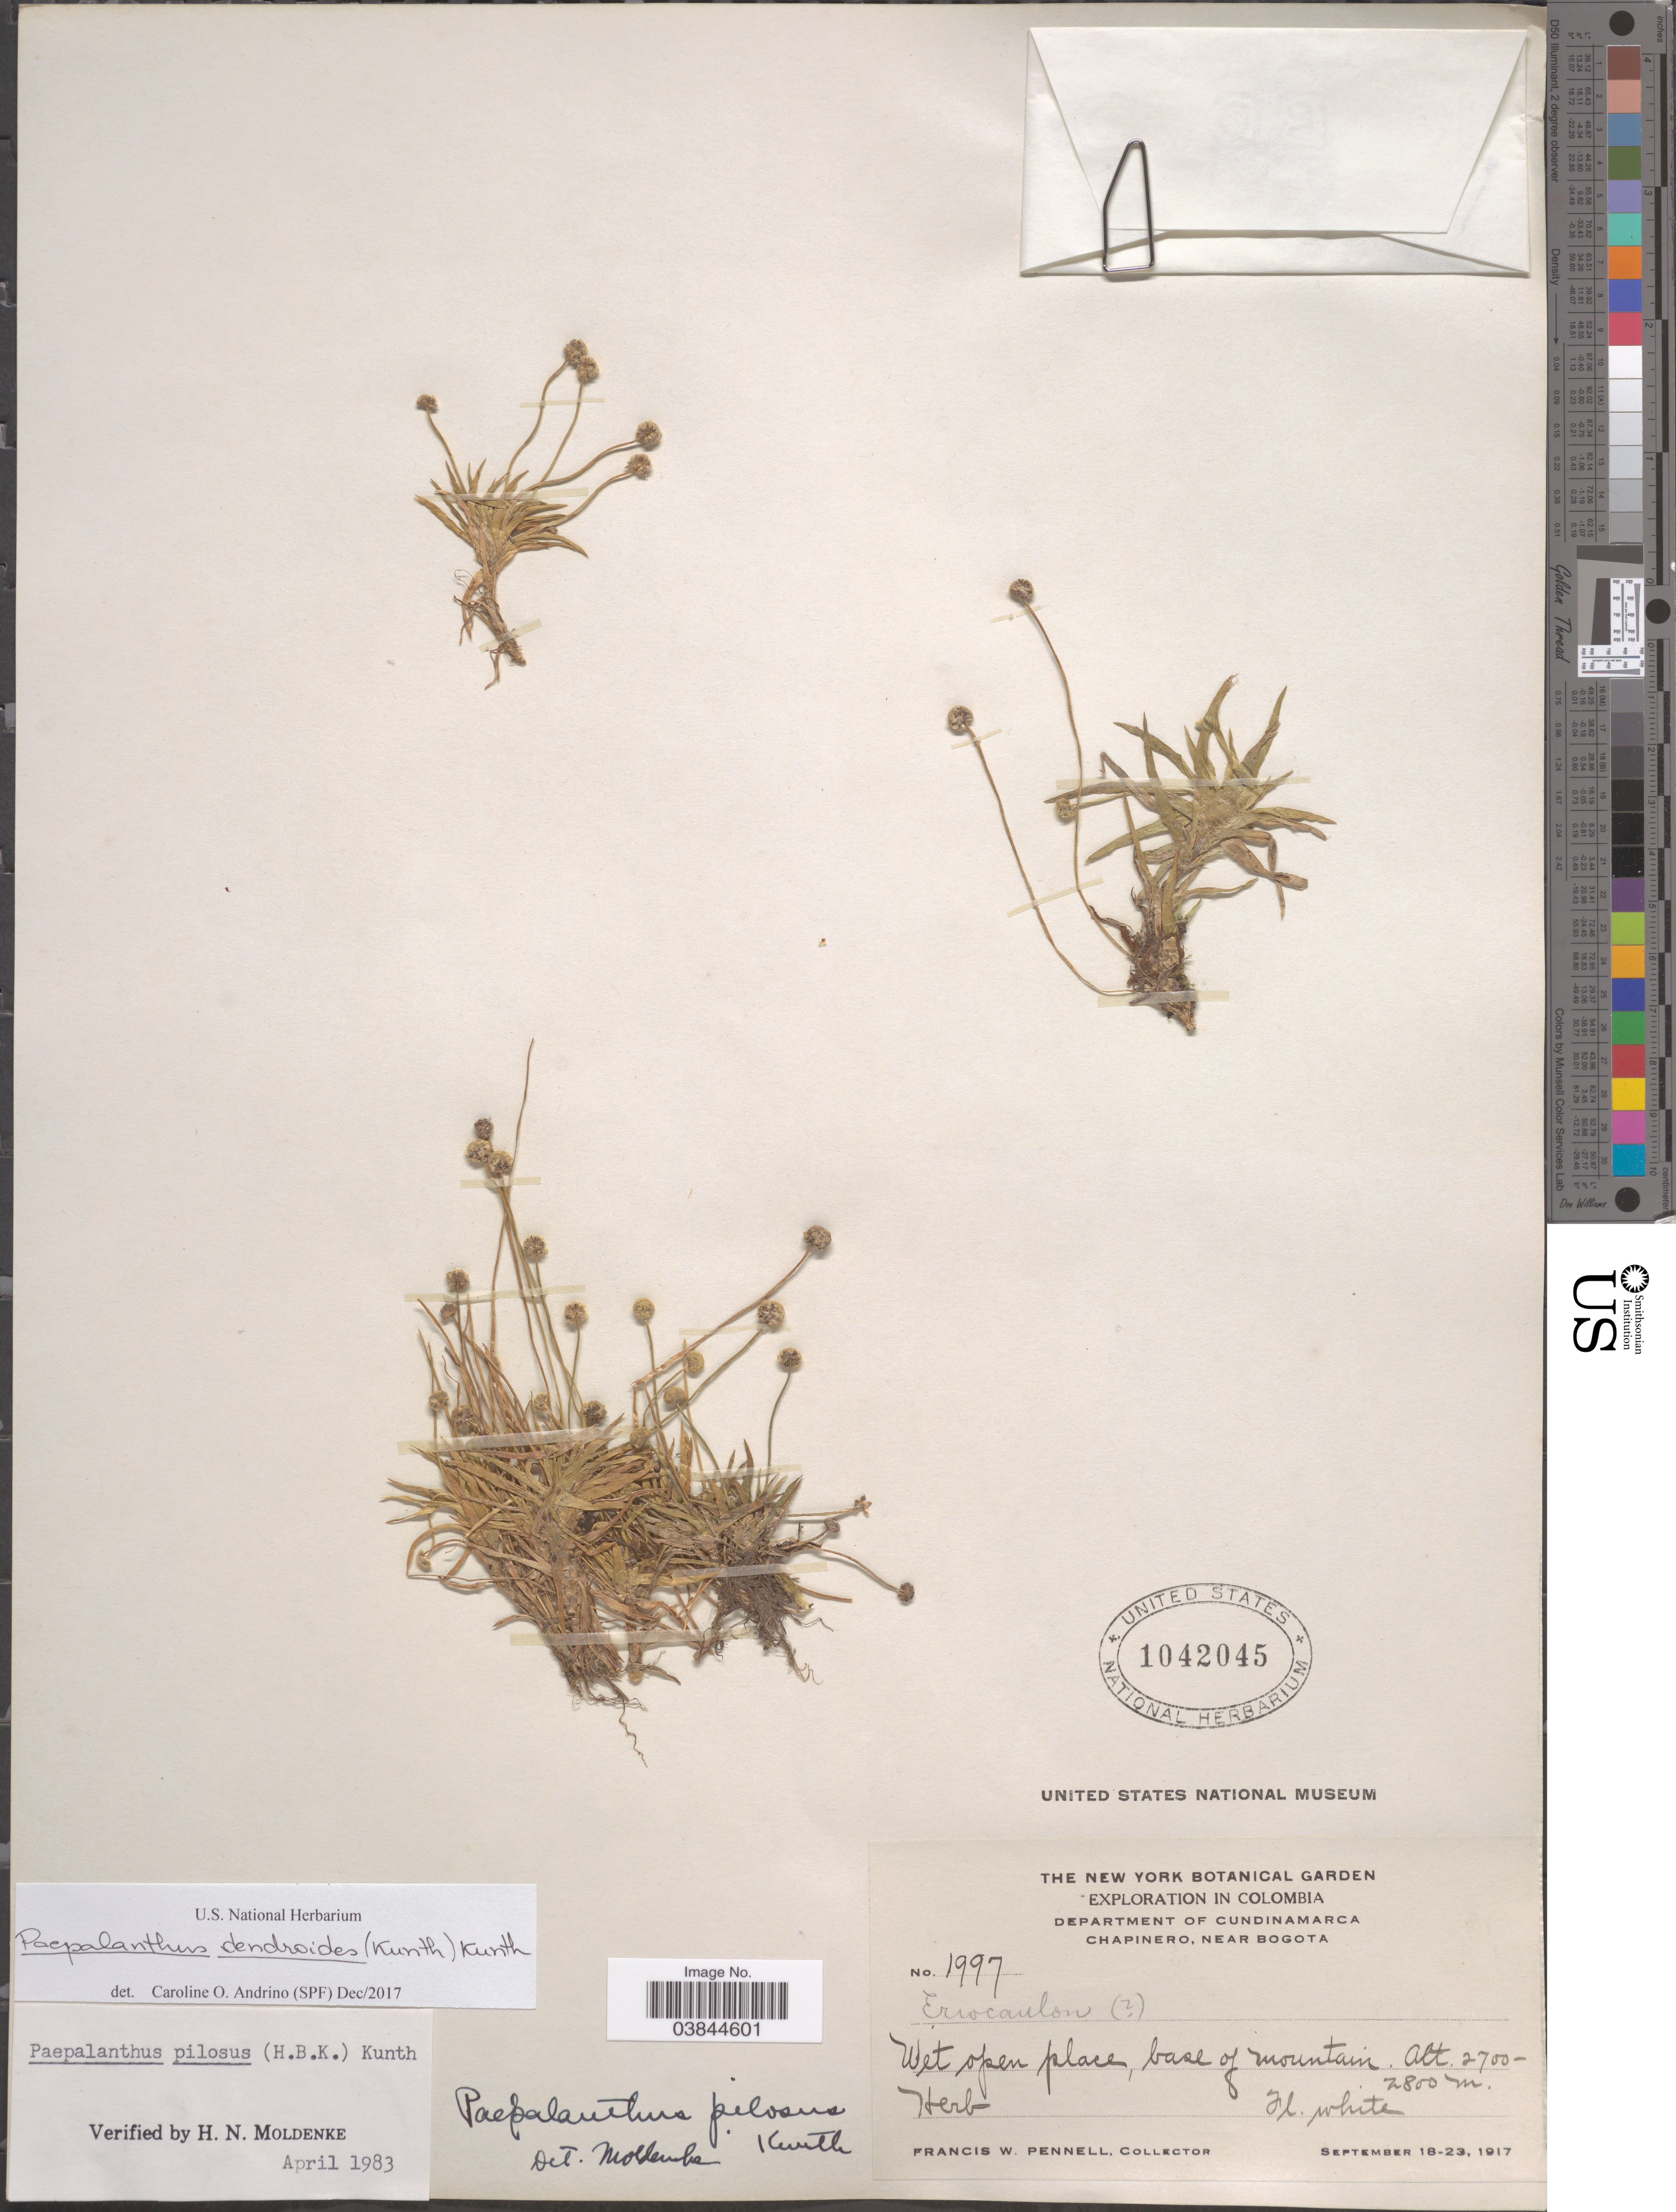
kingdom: Plantae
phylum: Tracheophyta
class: Liliopsida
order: Poales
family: Eriocaulaceae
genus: Paepalanthus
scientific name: Paepalanthus dendroides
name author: (Kunth) Kunth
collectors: F. W. Pennell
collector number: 1997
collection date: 1917-09-18/1917-09-23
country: Colombia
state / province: Cundinamarca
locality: Department of Cundinamarca. Chapinero, Near Bogota.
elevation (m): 2700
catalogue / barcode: US 1042045